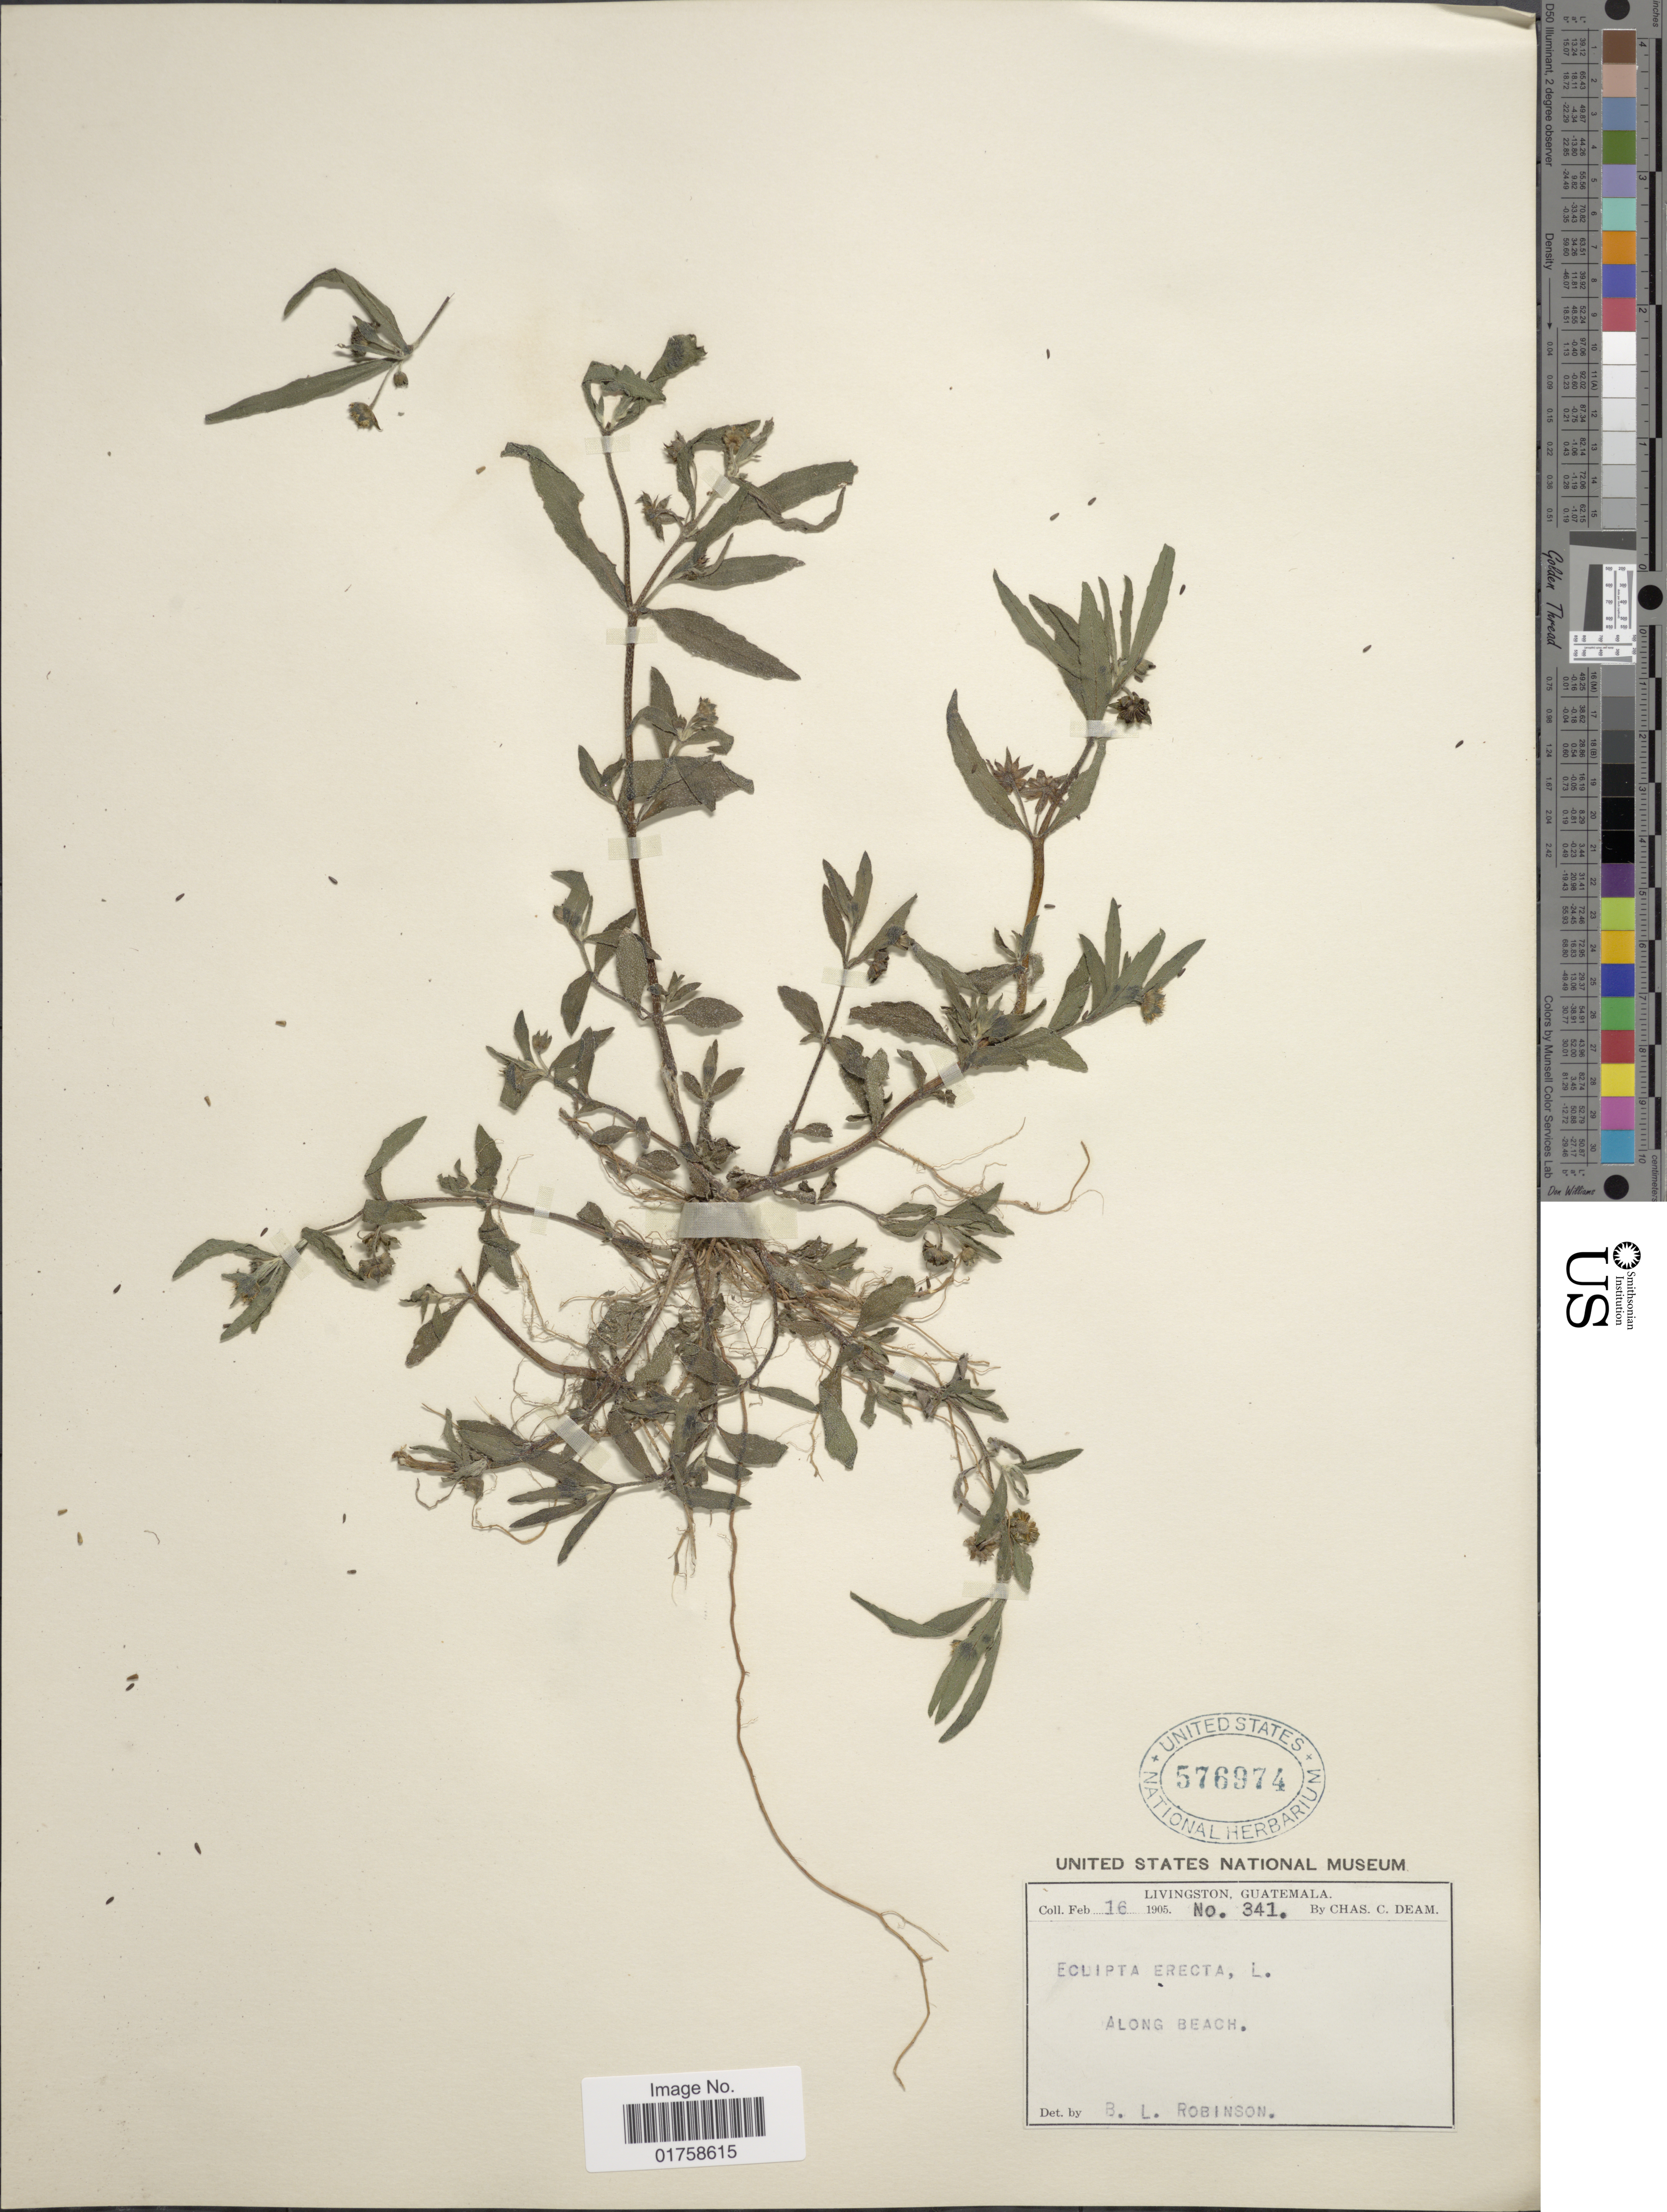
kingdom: Plantae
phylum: Tracheophyta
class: Magnoliopsida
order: Asterales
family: Asteraceae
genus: Eclipta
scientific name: Eclipta erecta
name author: L.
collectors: C. C. Deam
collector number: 341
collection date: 1905-02-16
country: Guatemala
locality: Livingston, Guatemala. Along beach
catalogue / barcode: US 576974